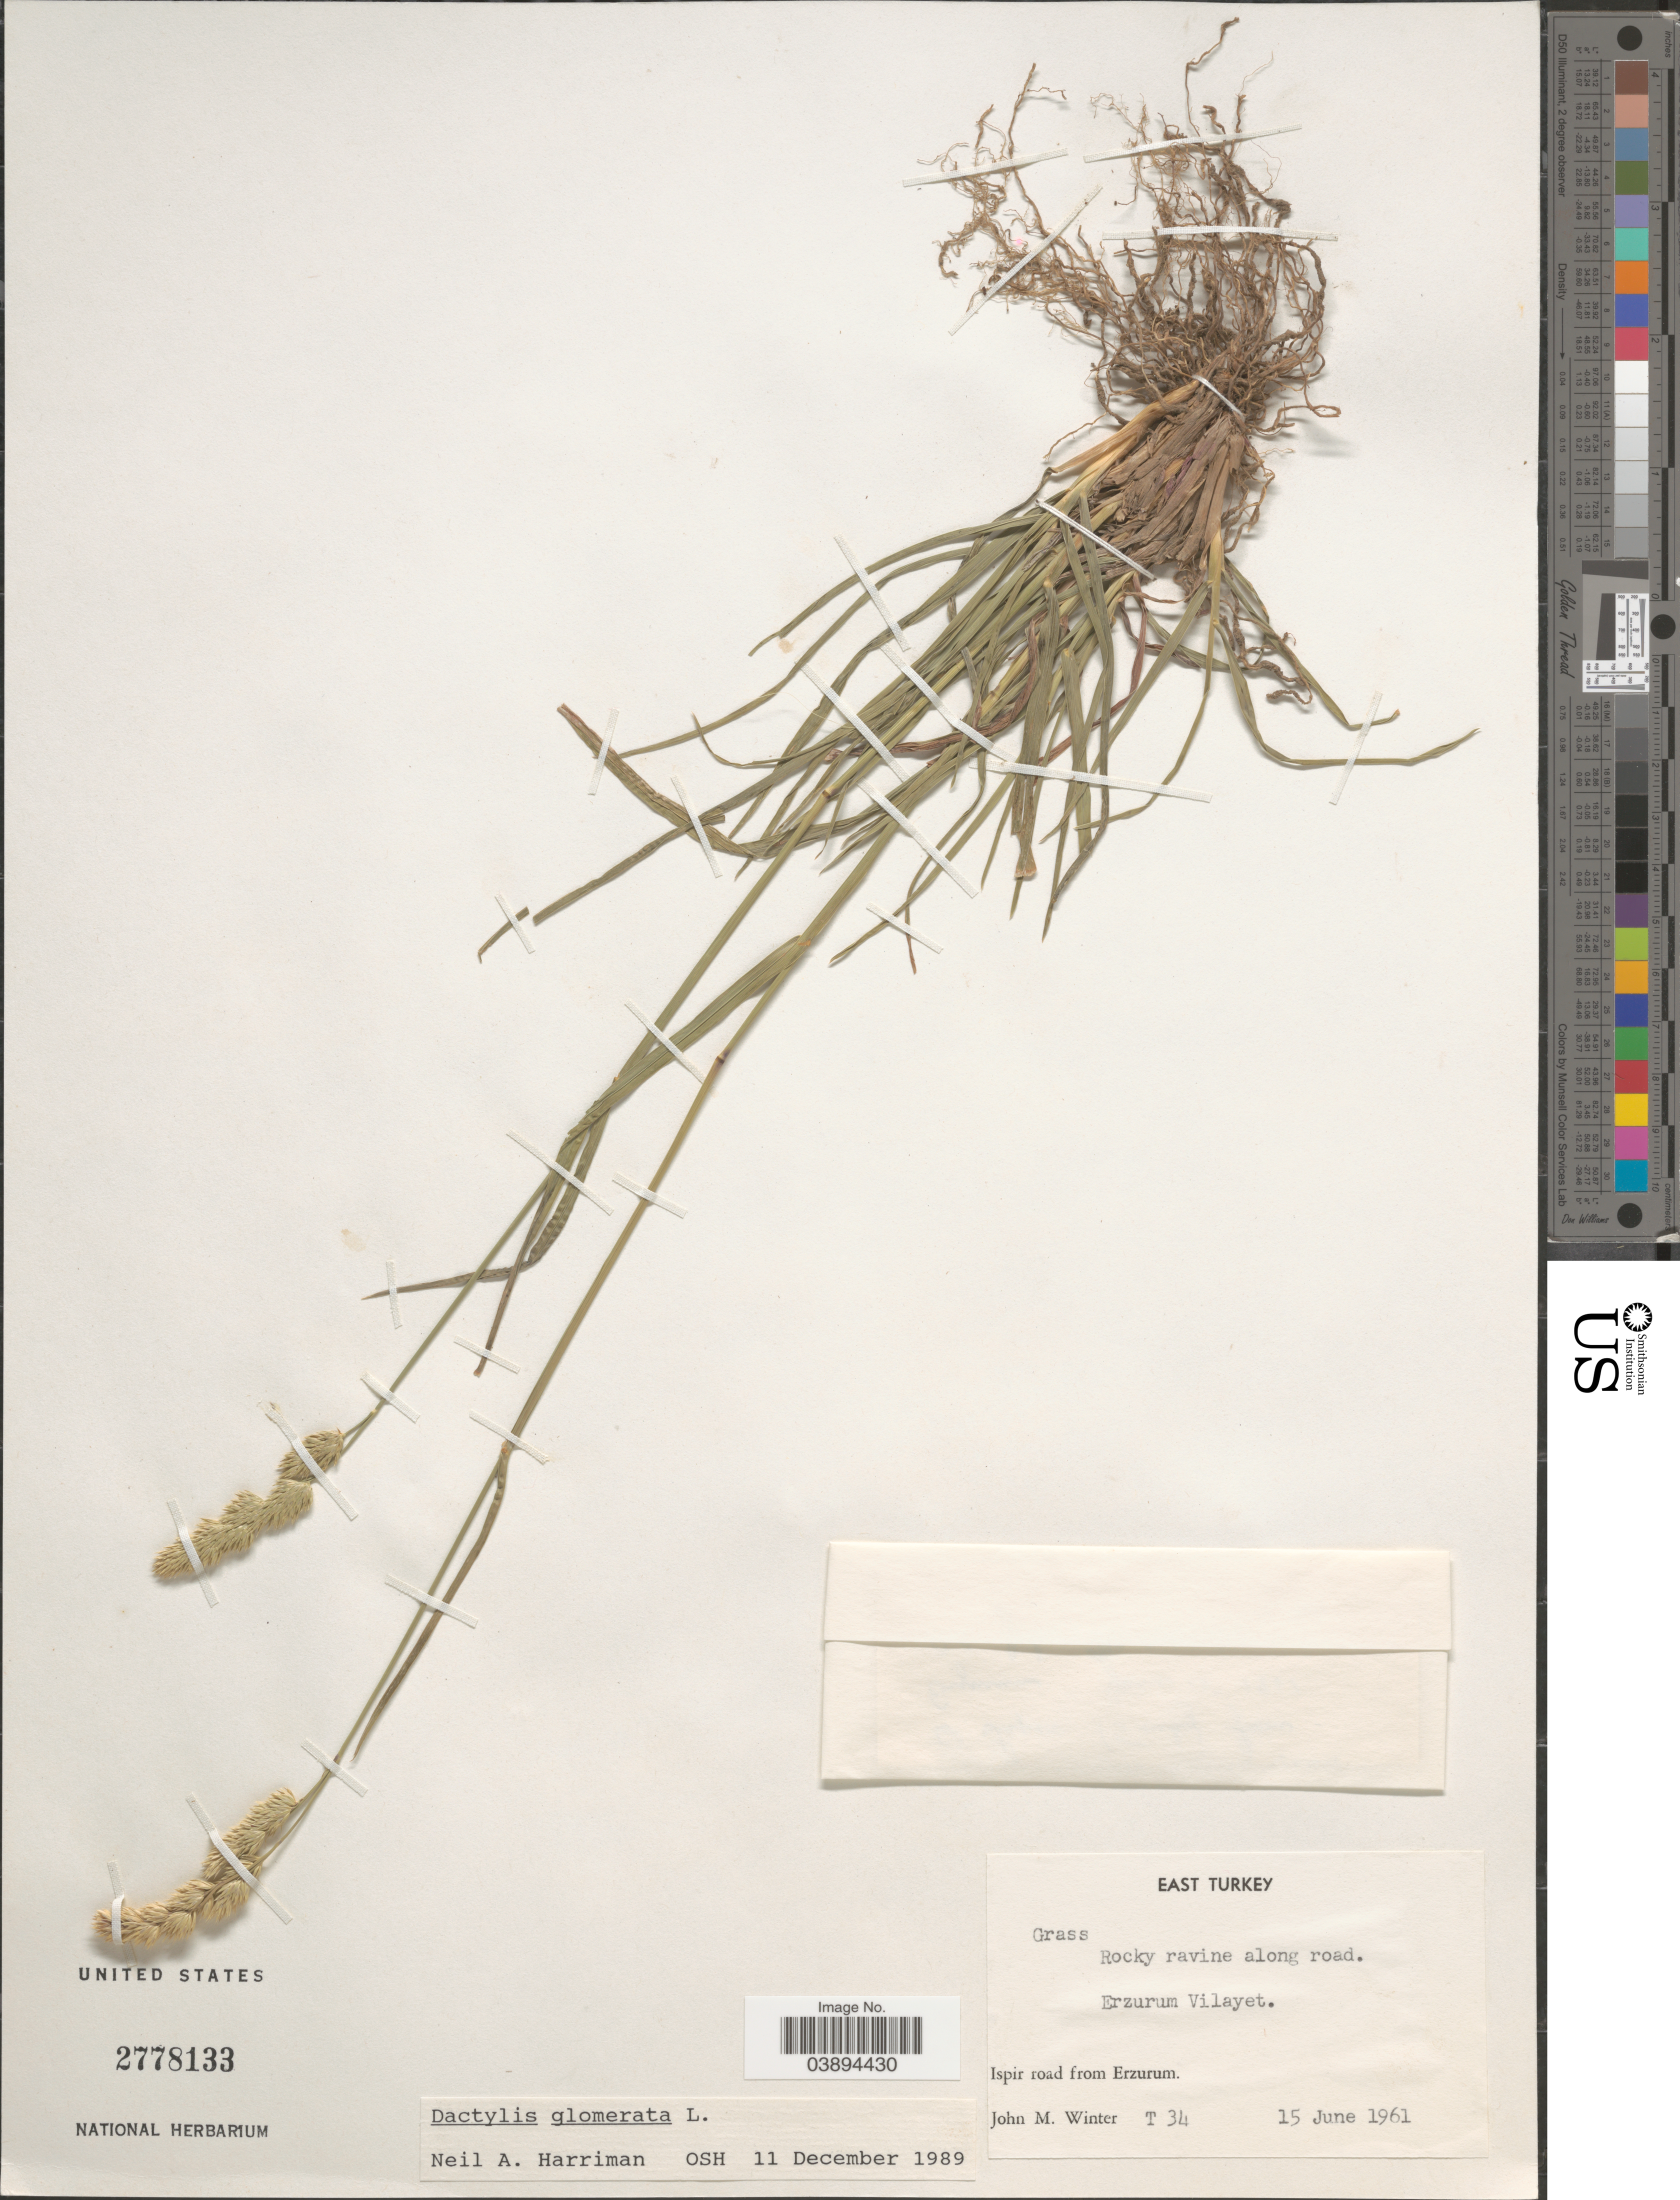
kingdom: Plantae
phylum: Tracheophyta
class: Liliopsida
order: Poales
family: Poaceae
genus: Dactylis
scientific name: Dactylis glomerata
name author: L.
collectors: J. M. Winter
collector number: T34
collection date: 1961-06-15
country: Turkey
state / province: Erzurum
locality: East Turkey. Erzurum Vilayet. Ispir road from Erzurum.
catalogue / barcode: US 2778133